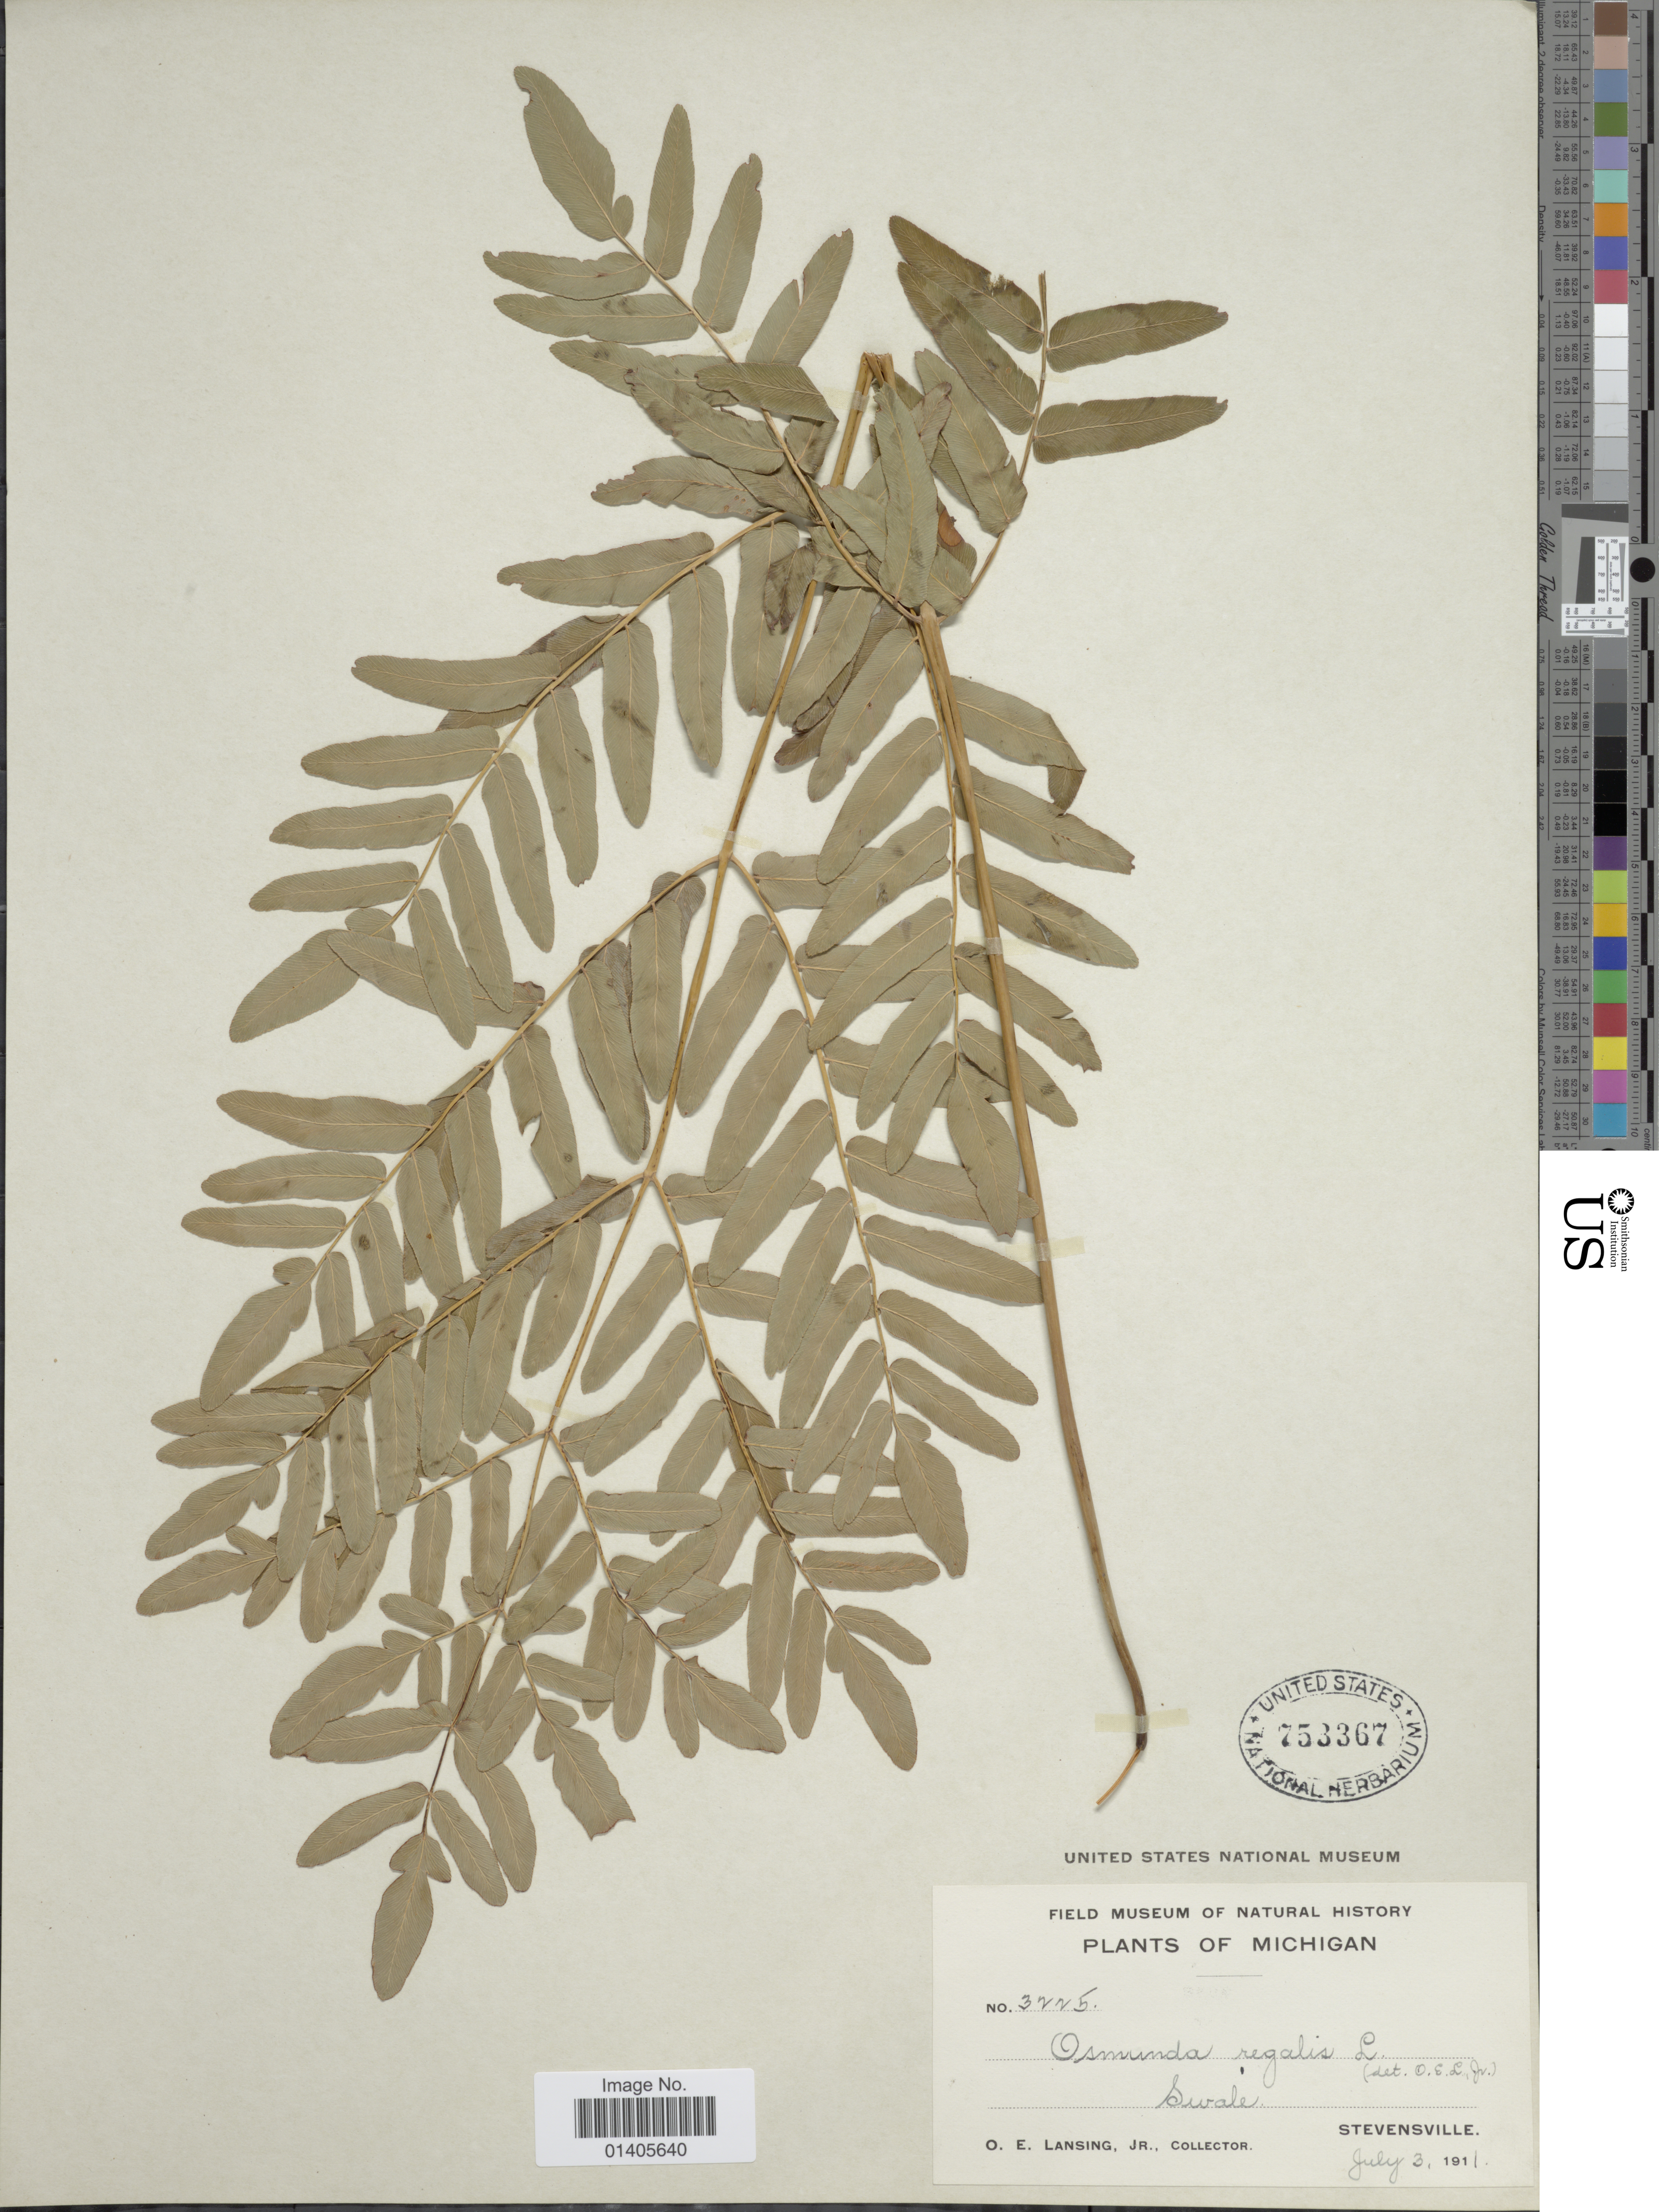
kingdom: Plantae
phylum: Tracheophyta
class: Polypodiopsida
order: Osmundales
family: Osmundaceae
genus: Osmunda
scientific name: Osmunda regalis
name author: L.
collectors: O. Lansing Jr.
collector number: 3225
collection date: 1911-07-03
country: United States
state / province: Michigan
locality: Swale, Stevensville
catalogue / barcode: US 753367